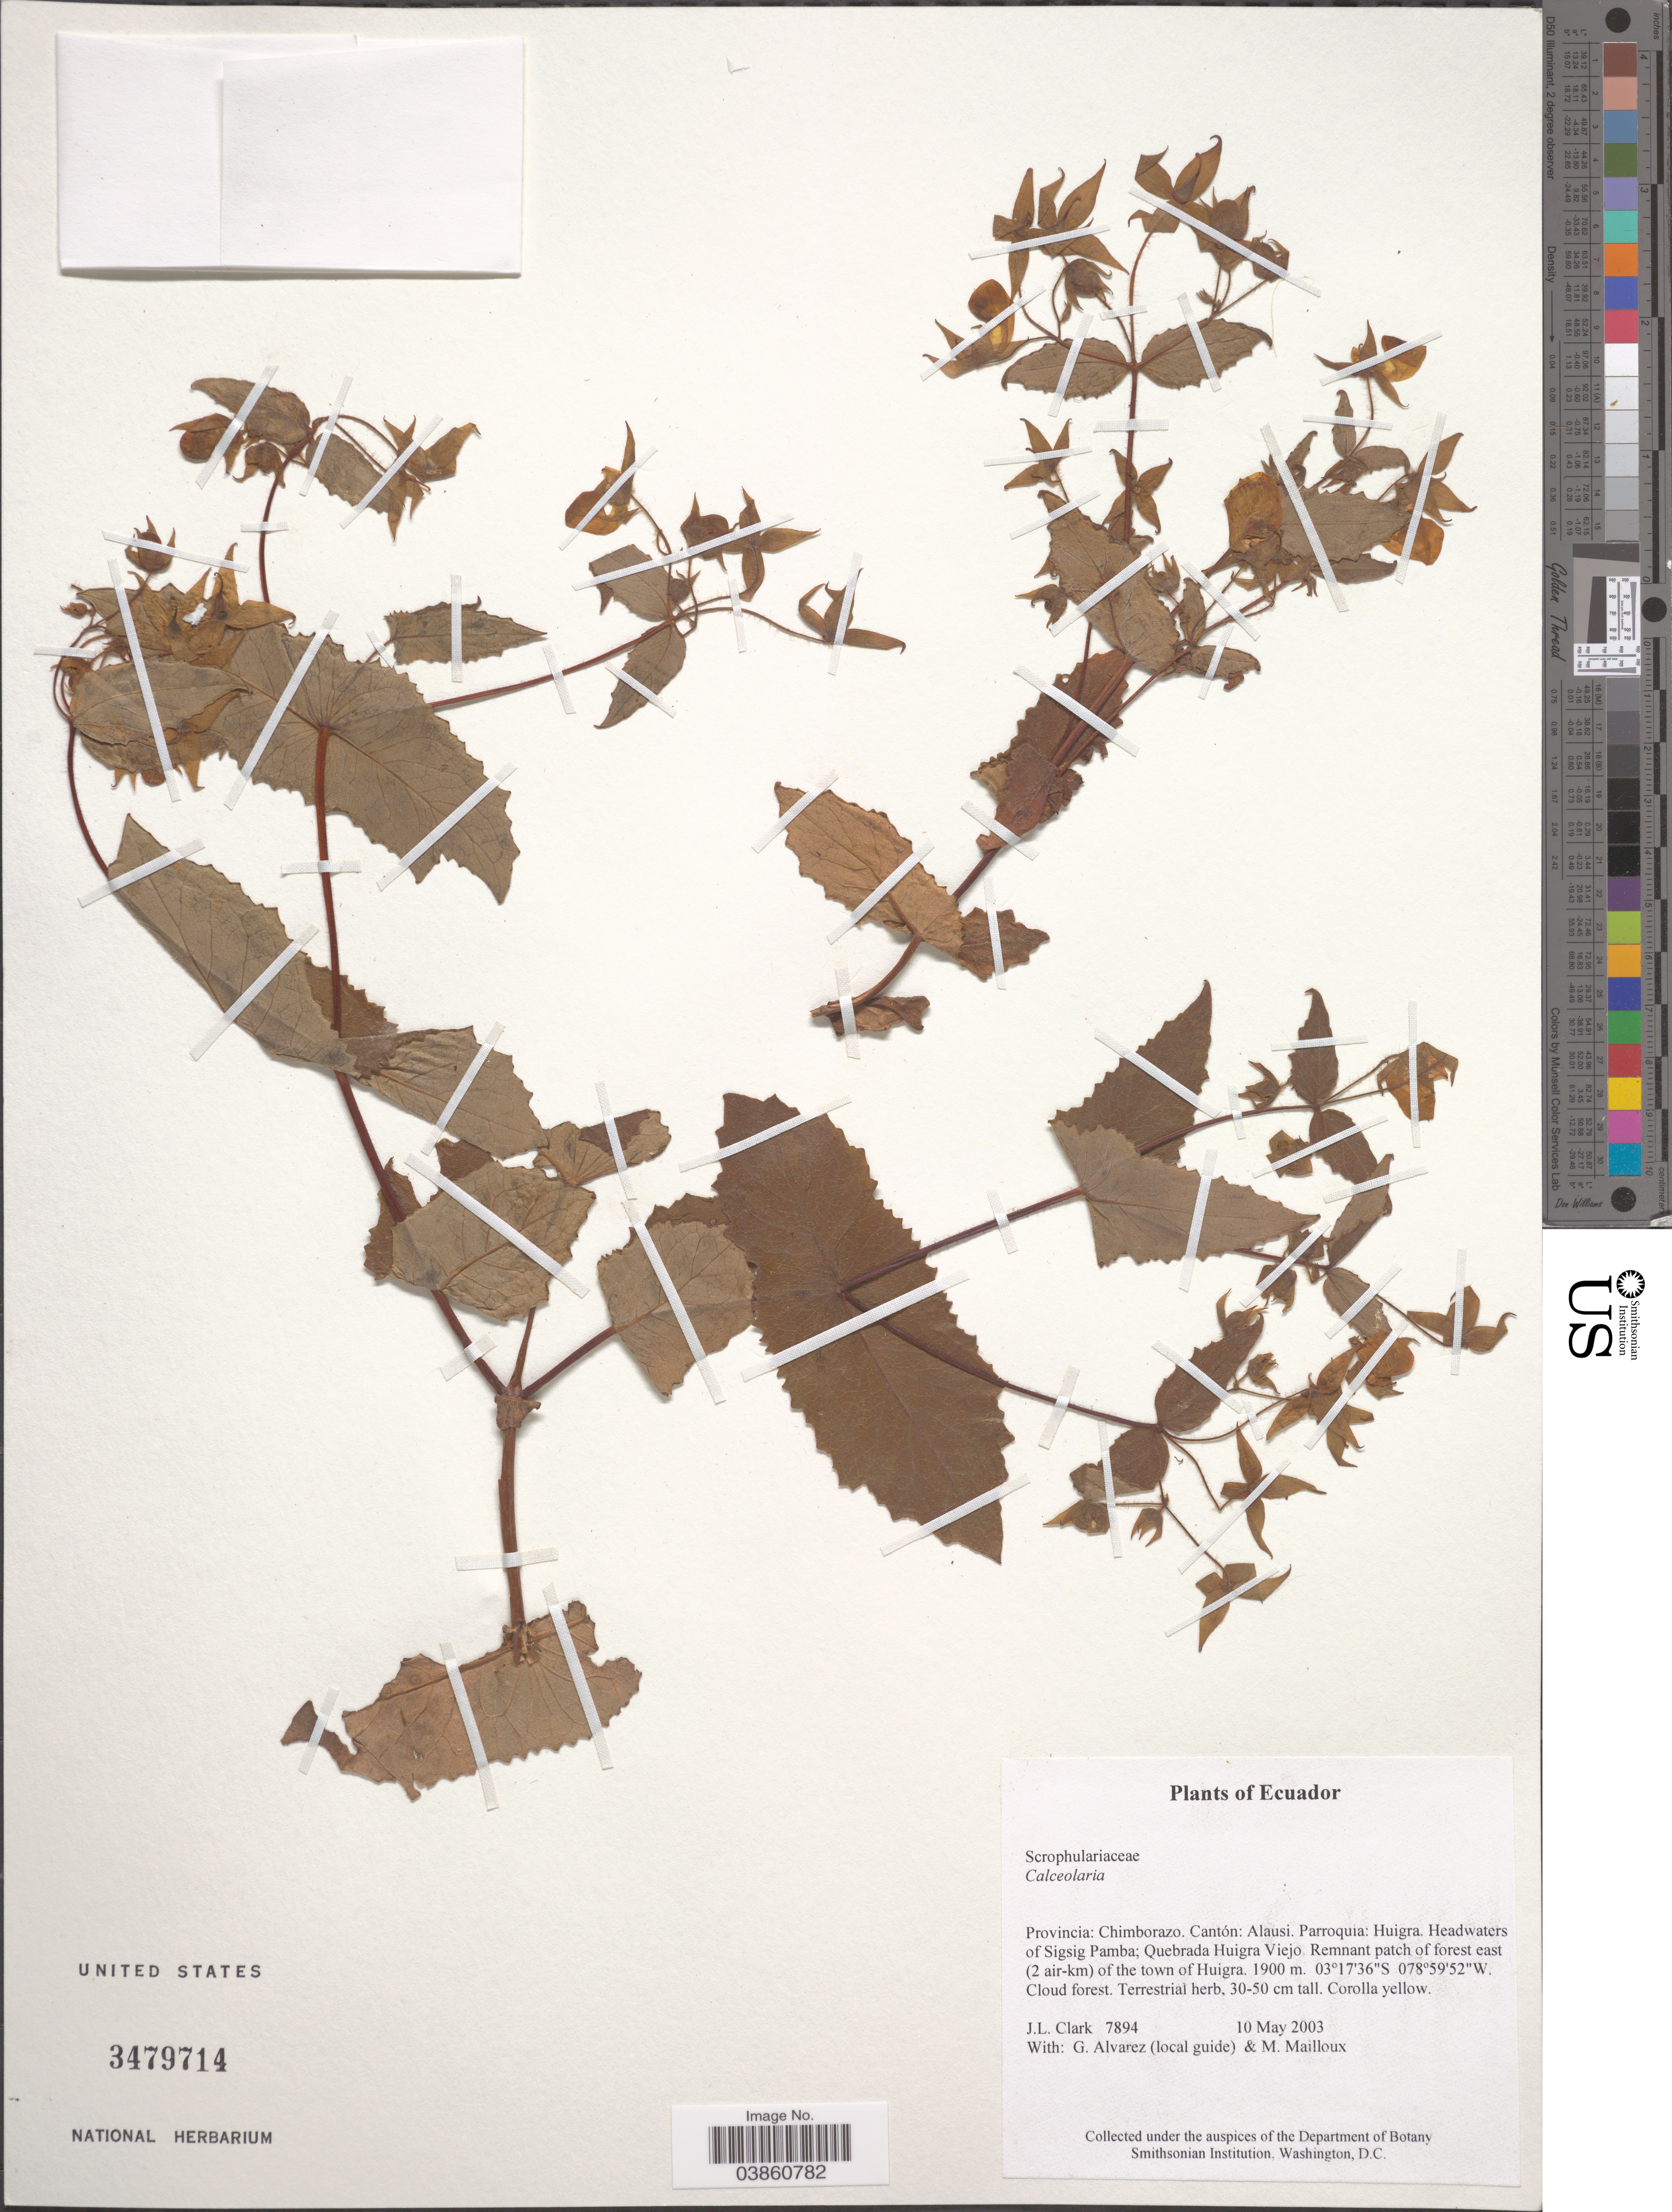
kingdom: Plantae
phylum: Tracheophyta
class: Magnoliopsida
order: Lamiales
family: Calceolariaceae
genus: Calceolaria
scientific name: Calceolaria sp.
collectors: J. L. Clark, G. Alvarez & M. Mailloux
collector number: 7894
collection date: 2003-05-10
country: Ecuador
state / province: Chimborazo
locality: Cantón: Alausi. Parroquia: Huigra. Headwaters of Sigsig Pamba; Quebrada Huigra Viejo. Remnant patch of forest east (2 air-km) of the town of Huigra.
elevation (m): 1900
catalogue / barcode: US 3479714